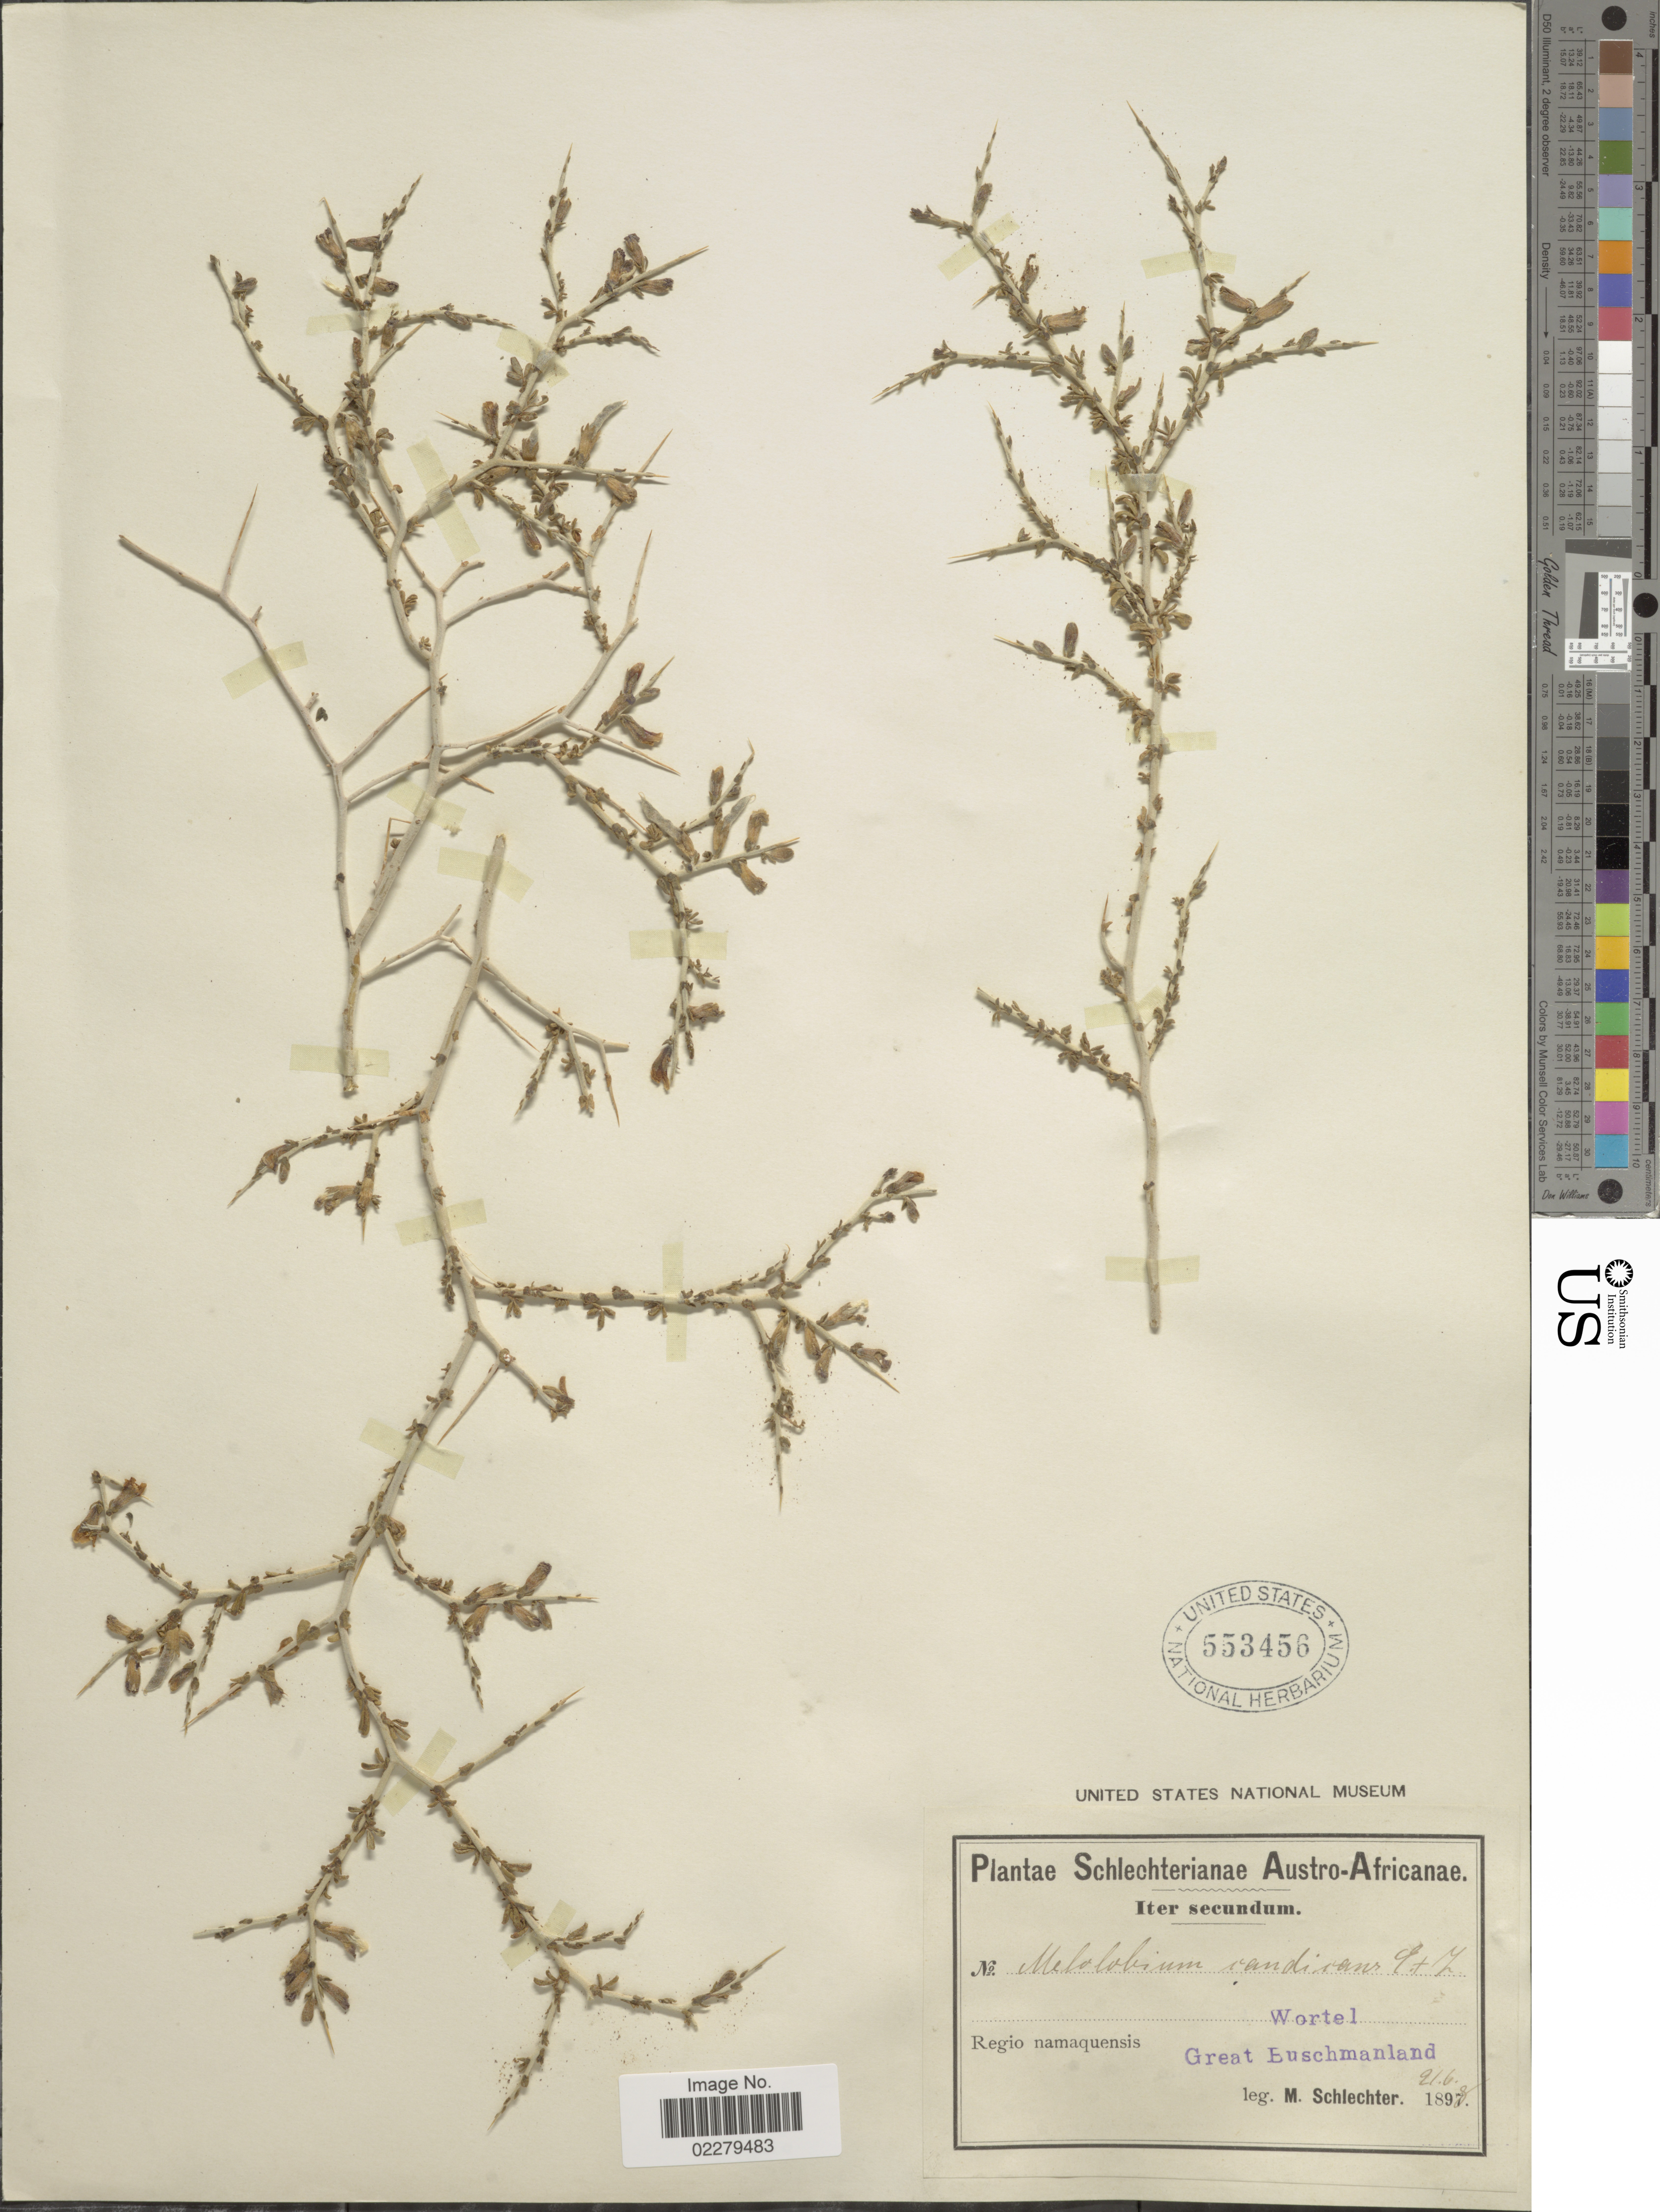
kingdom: Plantae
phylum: Tracheophyta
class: Magnoliopsida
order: Fabales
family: Fabaceae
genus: Melolobium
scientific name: Melolobium candicans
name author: Eckl. & Zeyh.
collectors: M. Schlechter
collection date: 1898-06-21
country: South Africa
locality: Austro- Africanae. Regio namaquensis. Wortel, Great Buschmanland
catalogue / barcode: US 553456